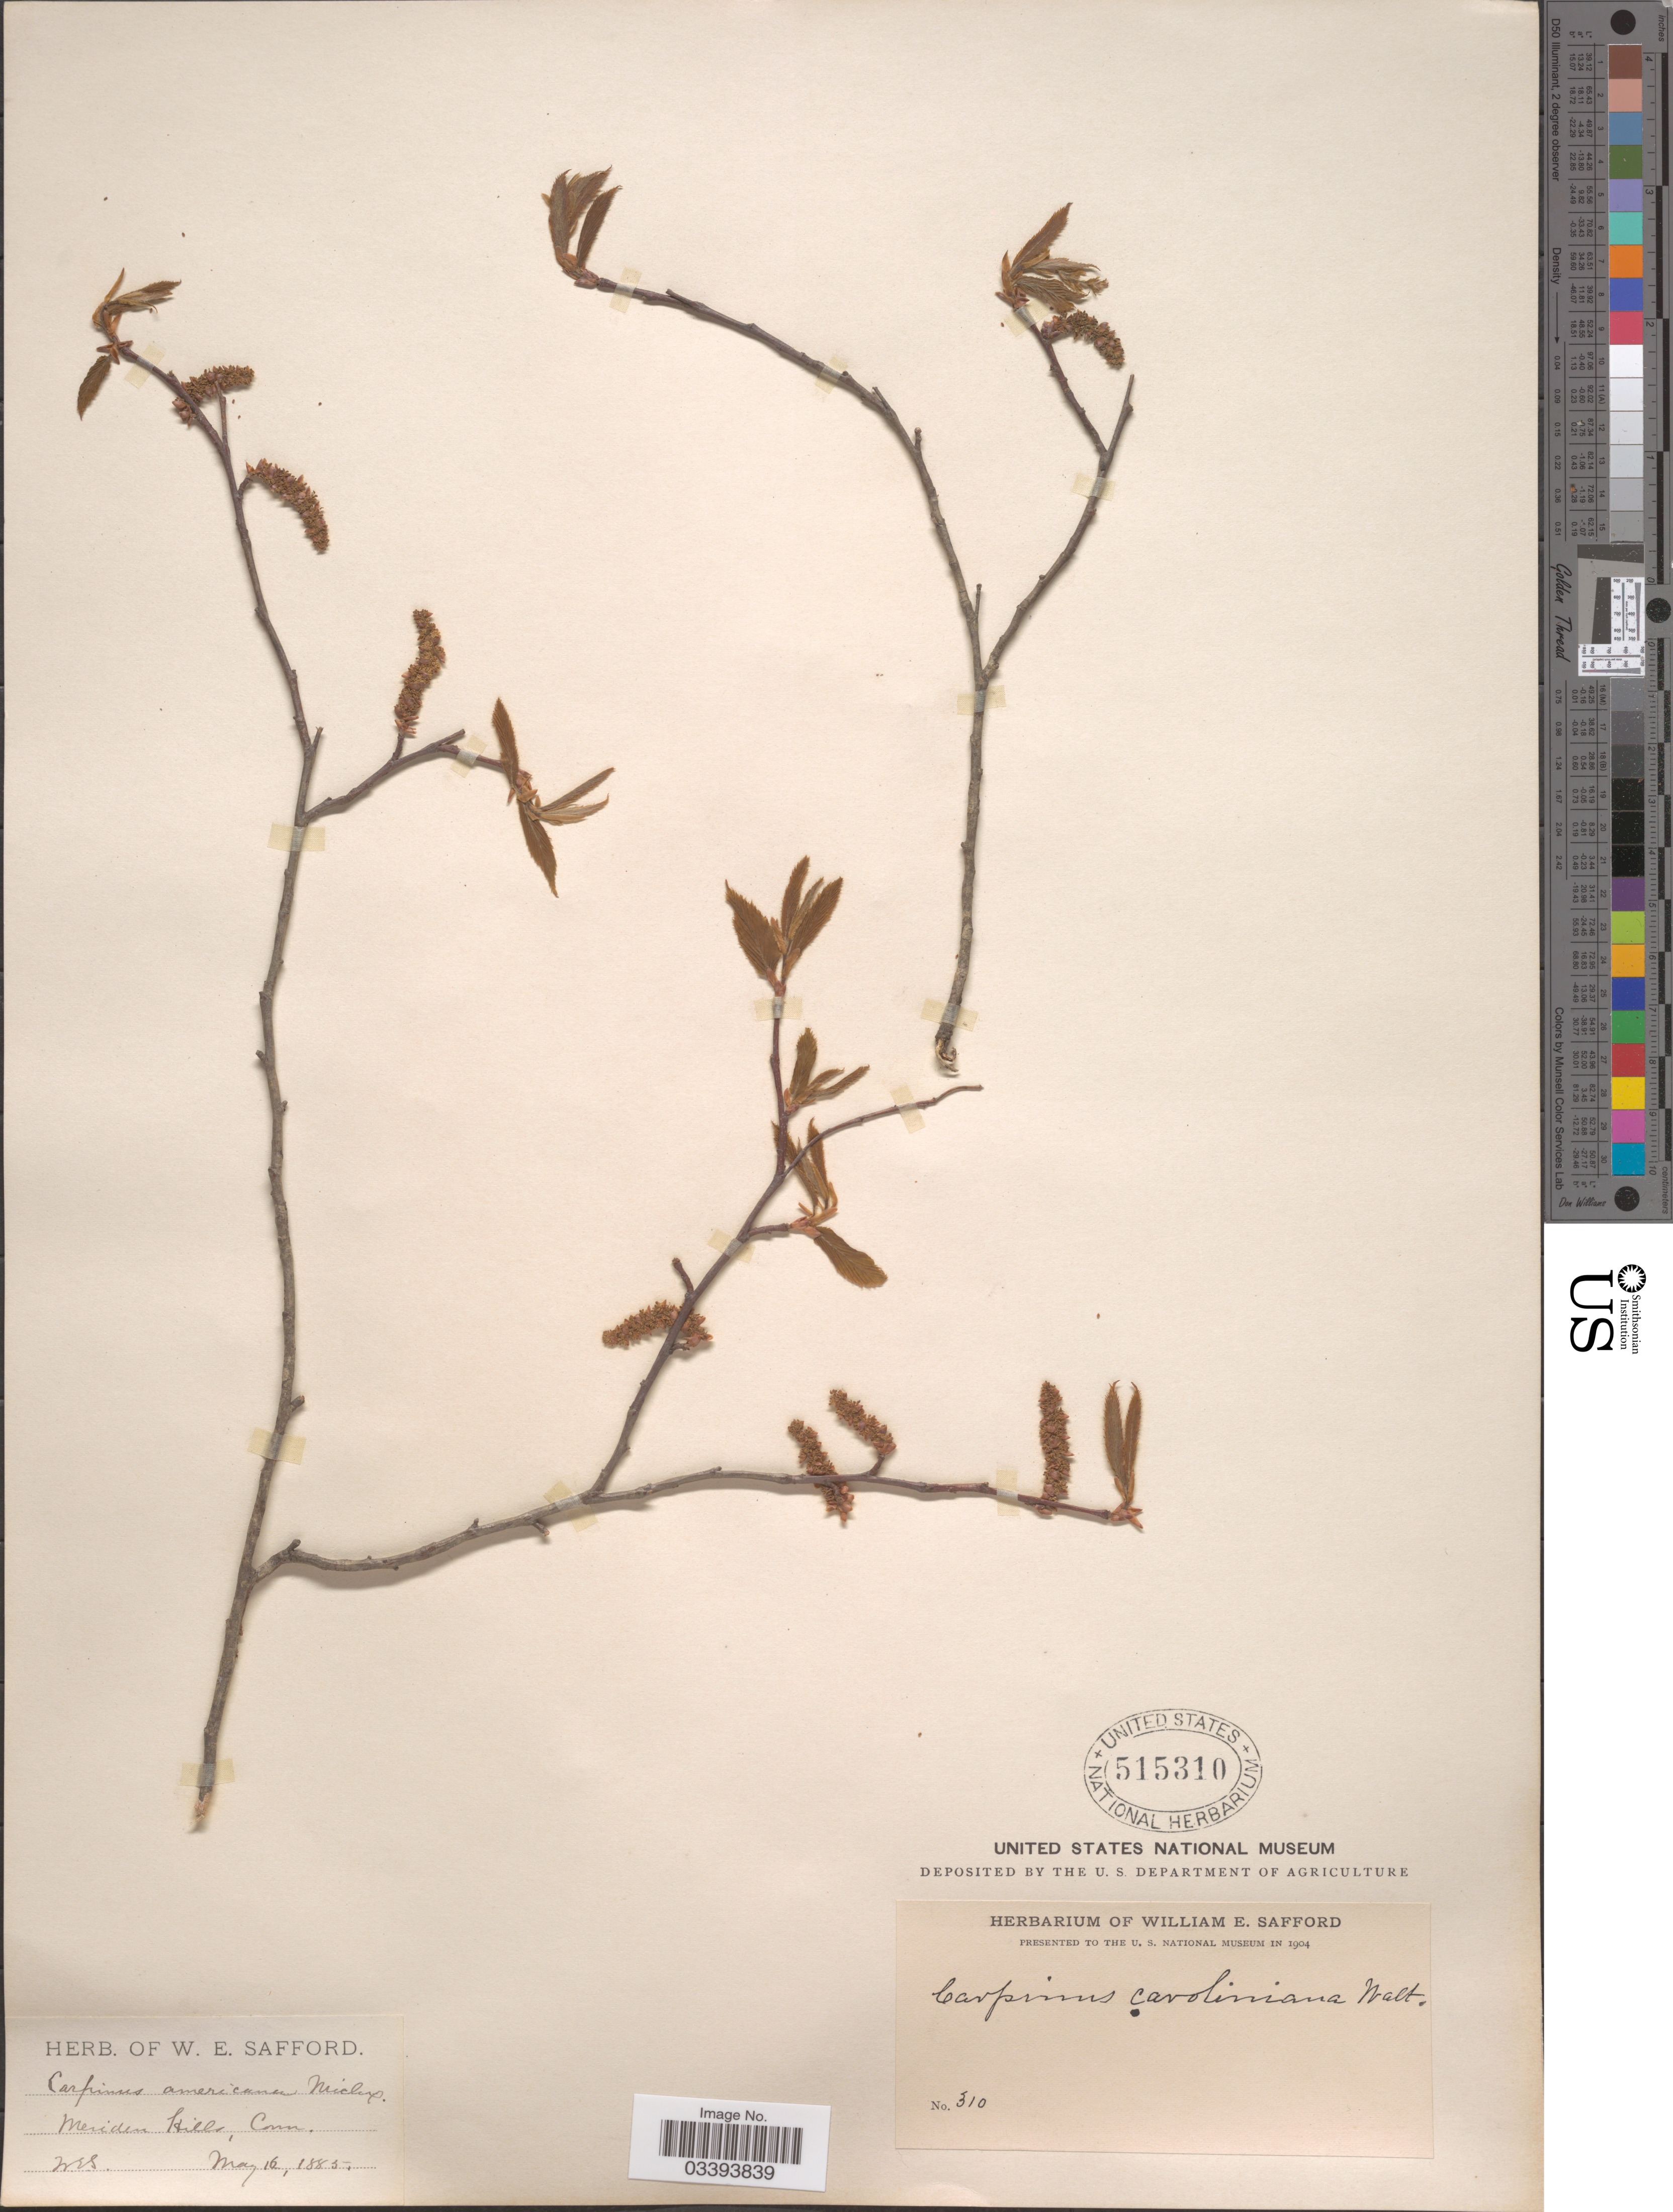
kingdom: Plantae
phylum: Tracheophyta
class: Magnoliopsida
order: Fagales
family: Betulaceae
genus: Carpinus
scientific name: Carpinus caroliniana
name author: Walter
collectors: W. E. Safford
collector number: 310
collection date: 1885-05-16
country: United States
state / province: Connecticut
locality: Meriden Hills.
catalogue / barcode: US 515310